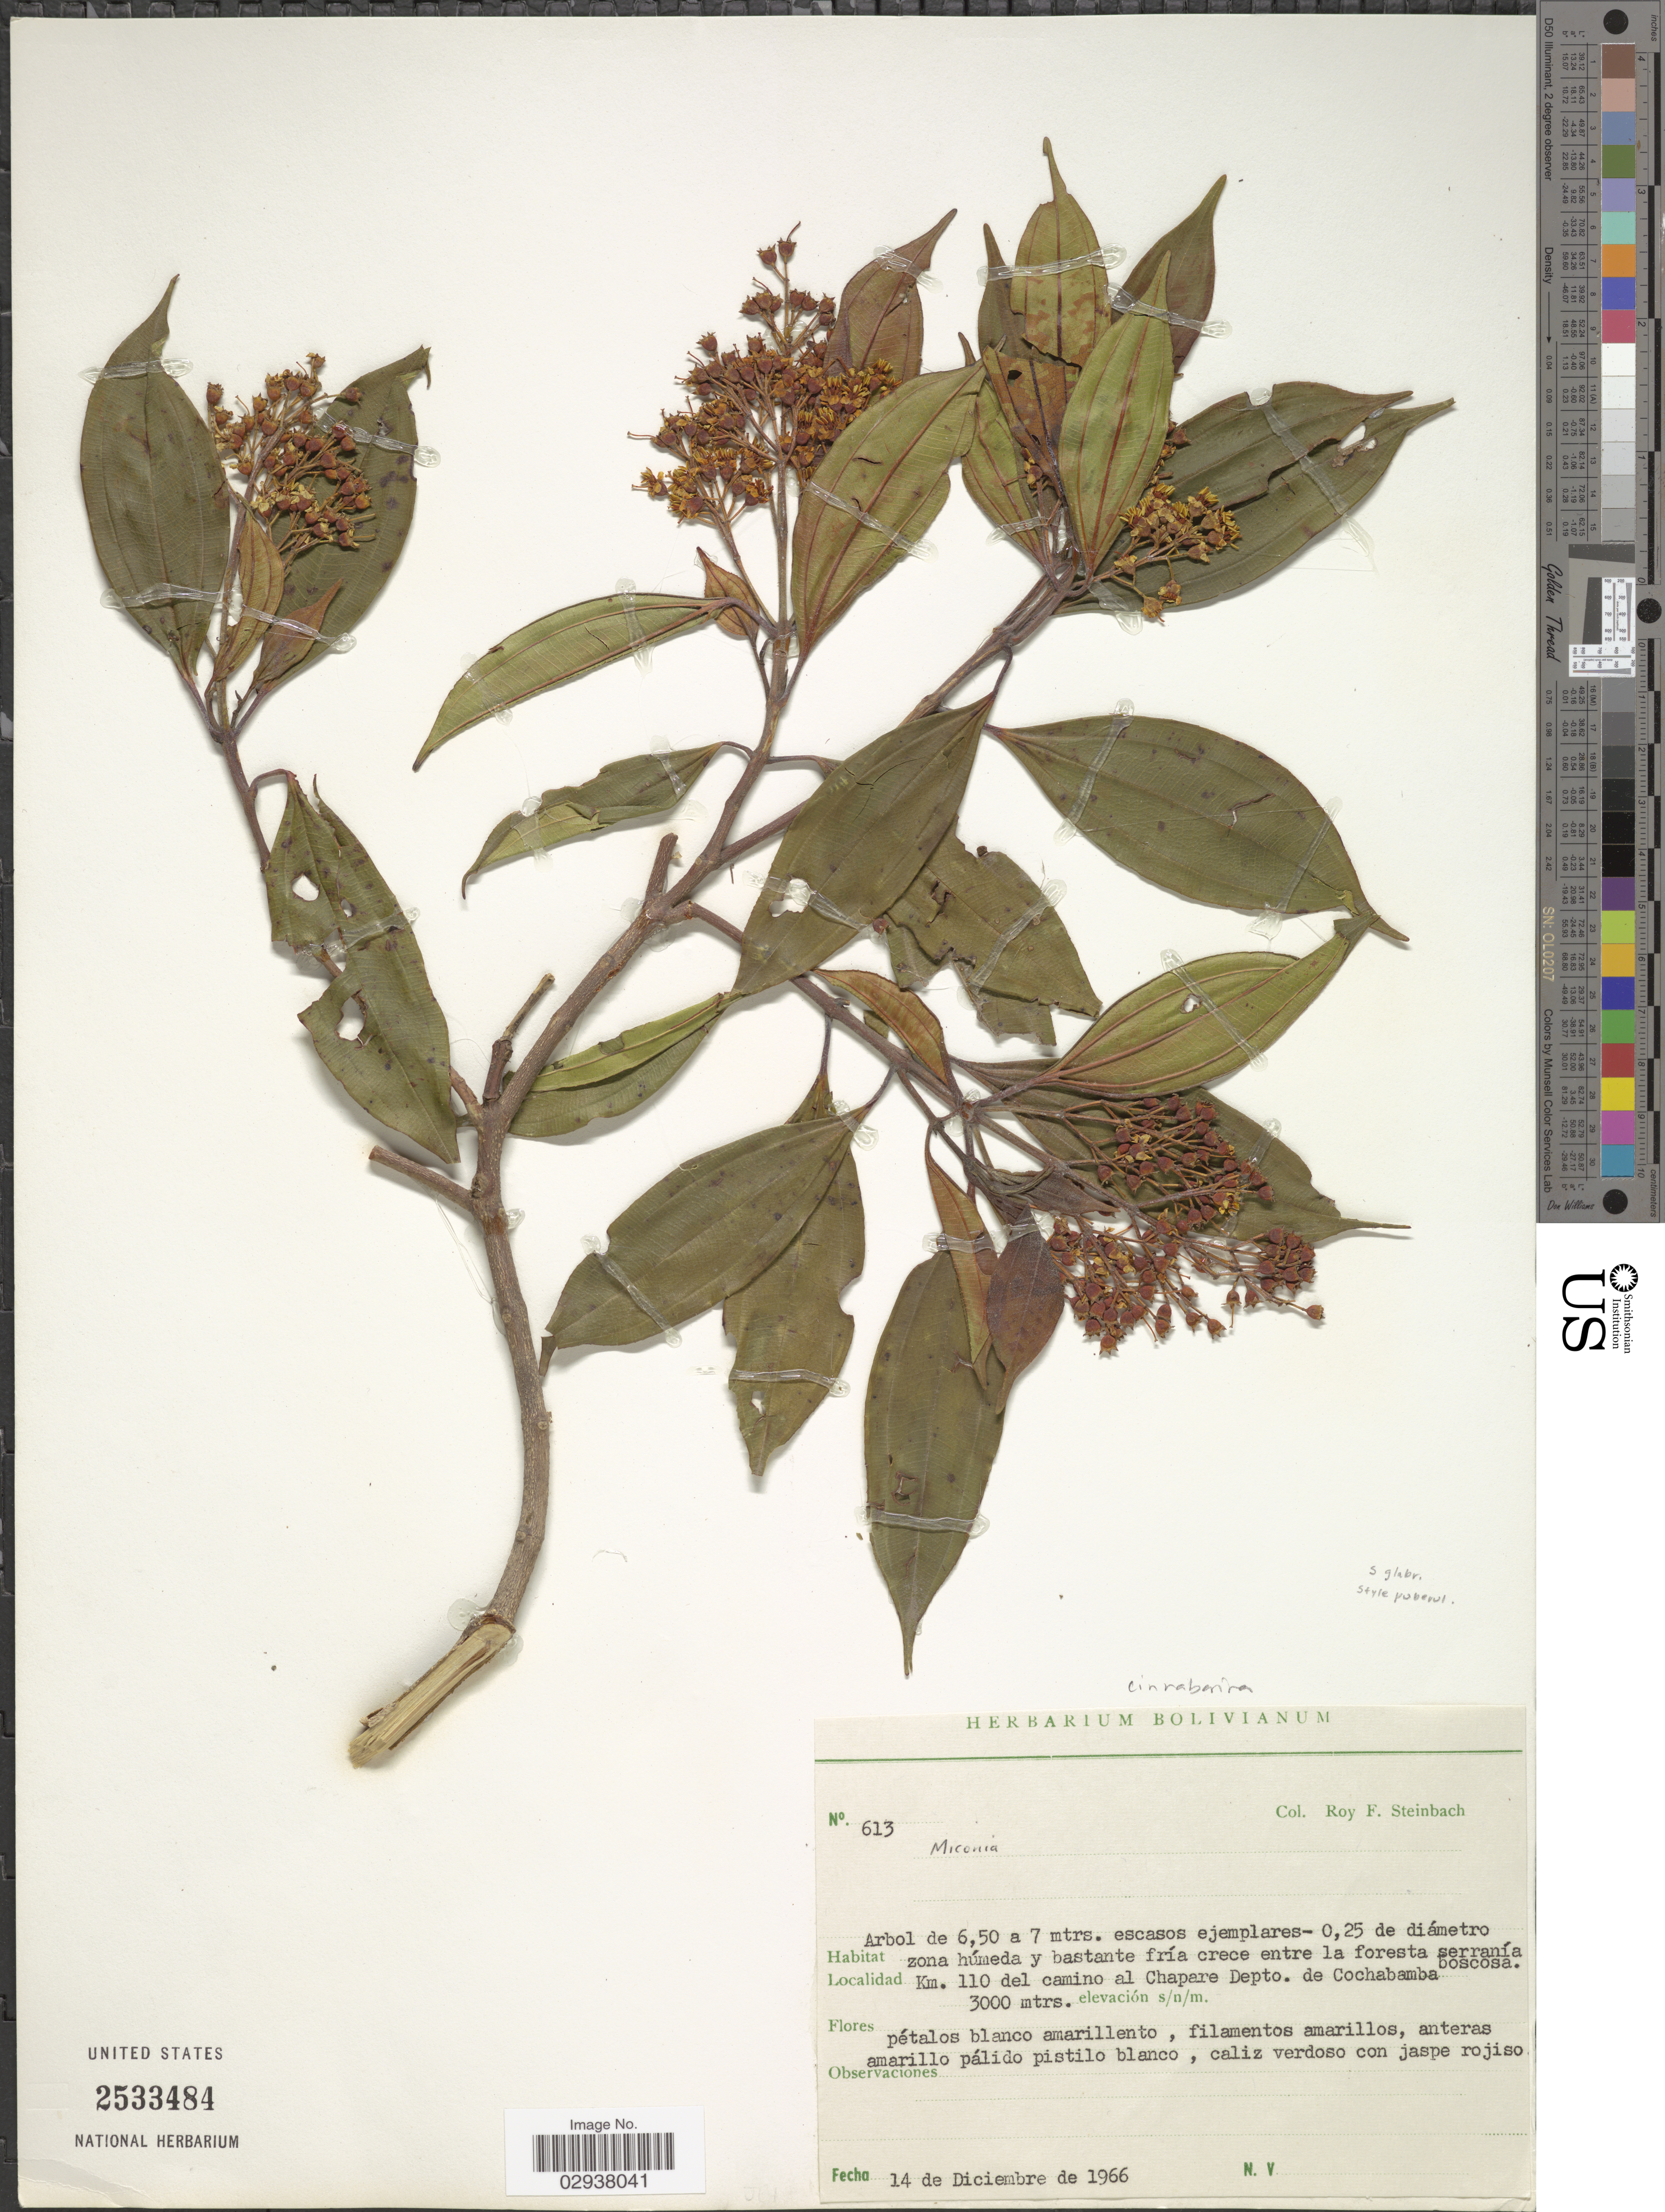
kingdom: Plantae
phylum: Tracheophyta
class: Magnoliopsida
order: Myrtales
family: Melastomataceae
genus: Miconia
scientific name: Miconia cinnabarina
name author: Jan.M. Burke & Michelang.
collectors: R. F. Steinbach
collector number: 613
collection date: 1966-12-14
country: Bolivia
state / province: Cochabamba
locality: Km. 110 del camino al Chapare Depto. de Cochabamba.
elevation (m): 3000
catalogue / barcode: US 2533484